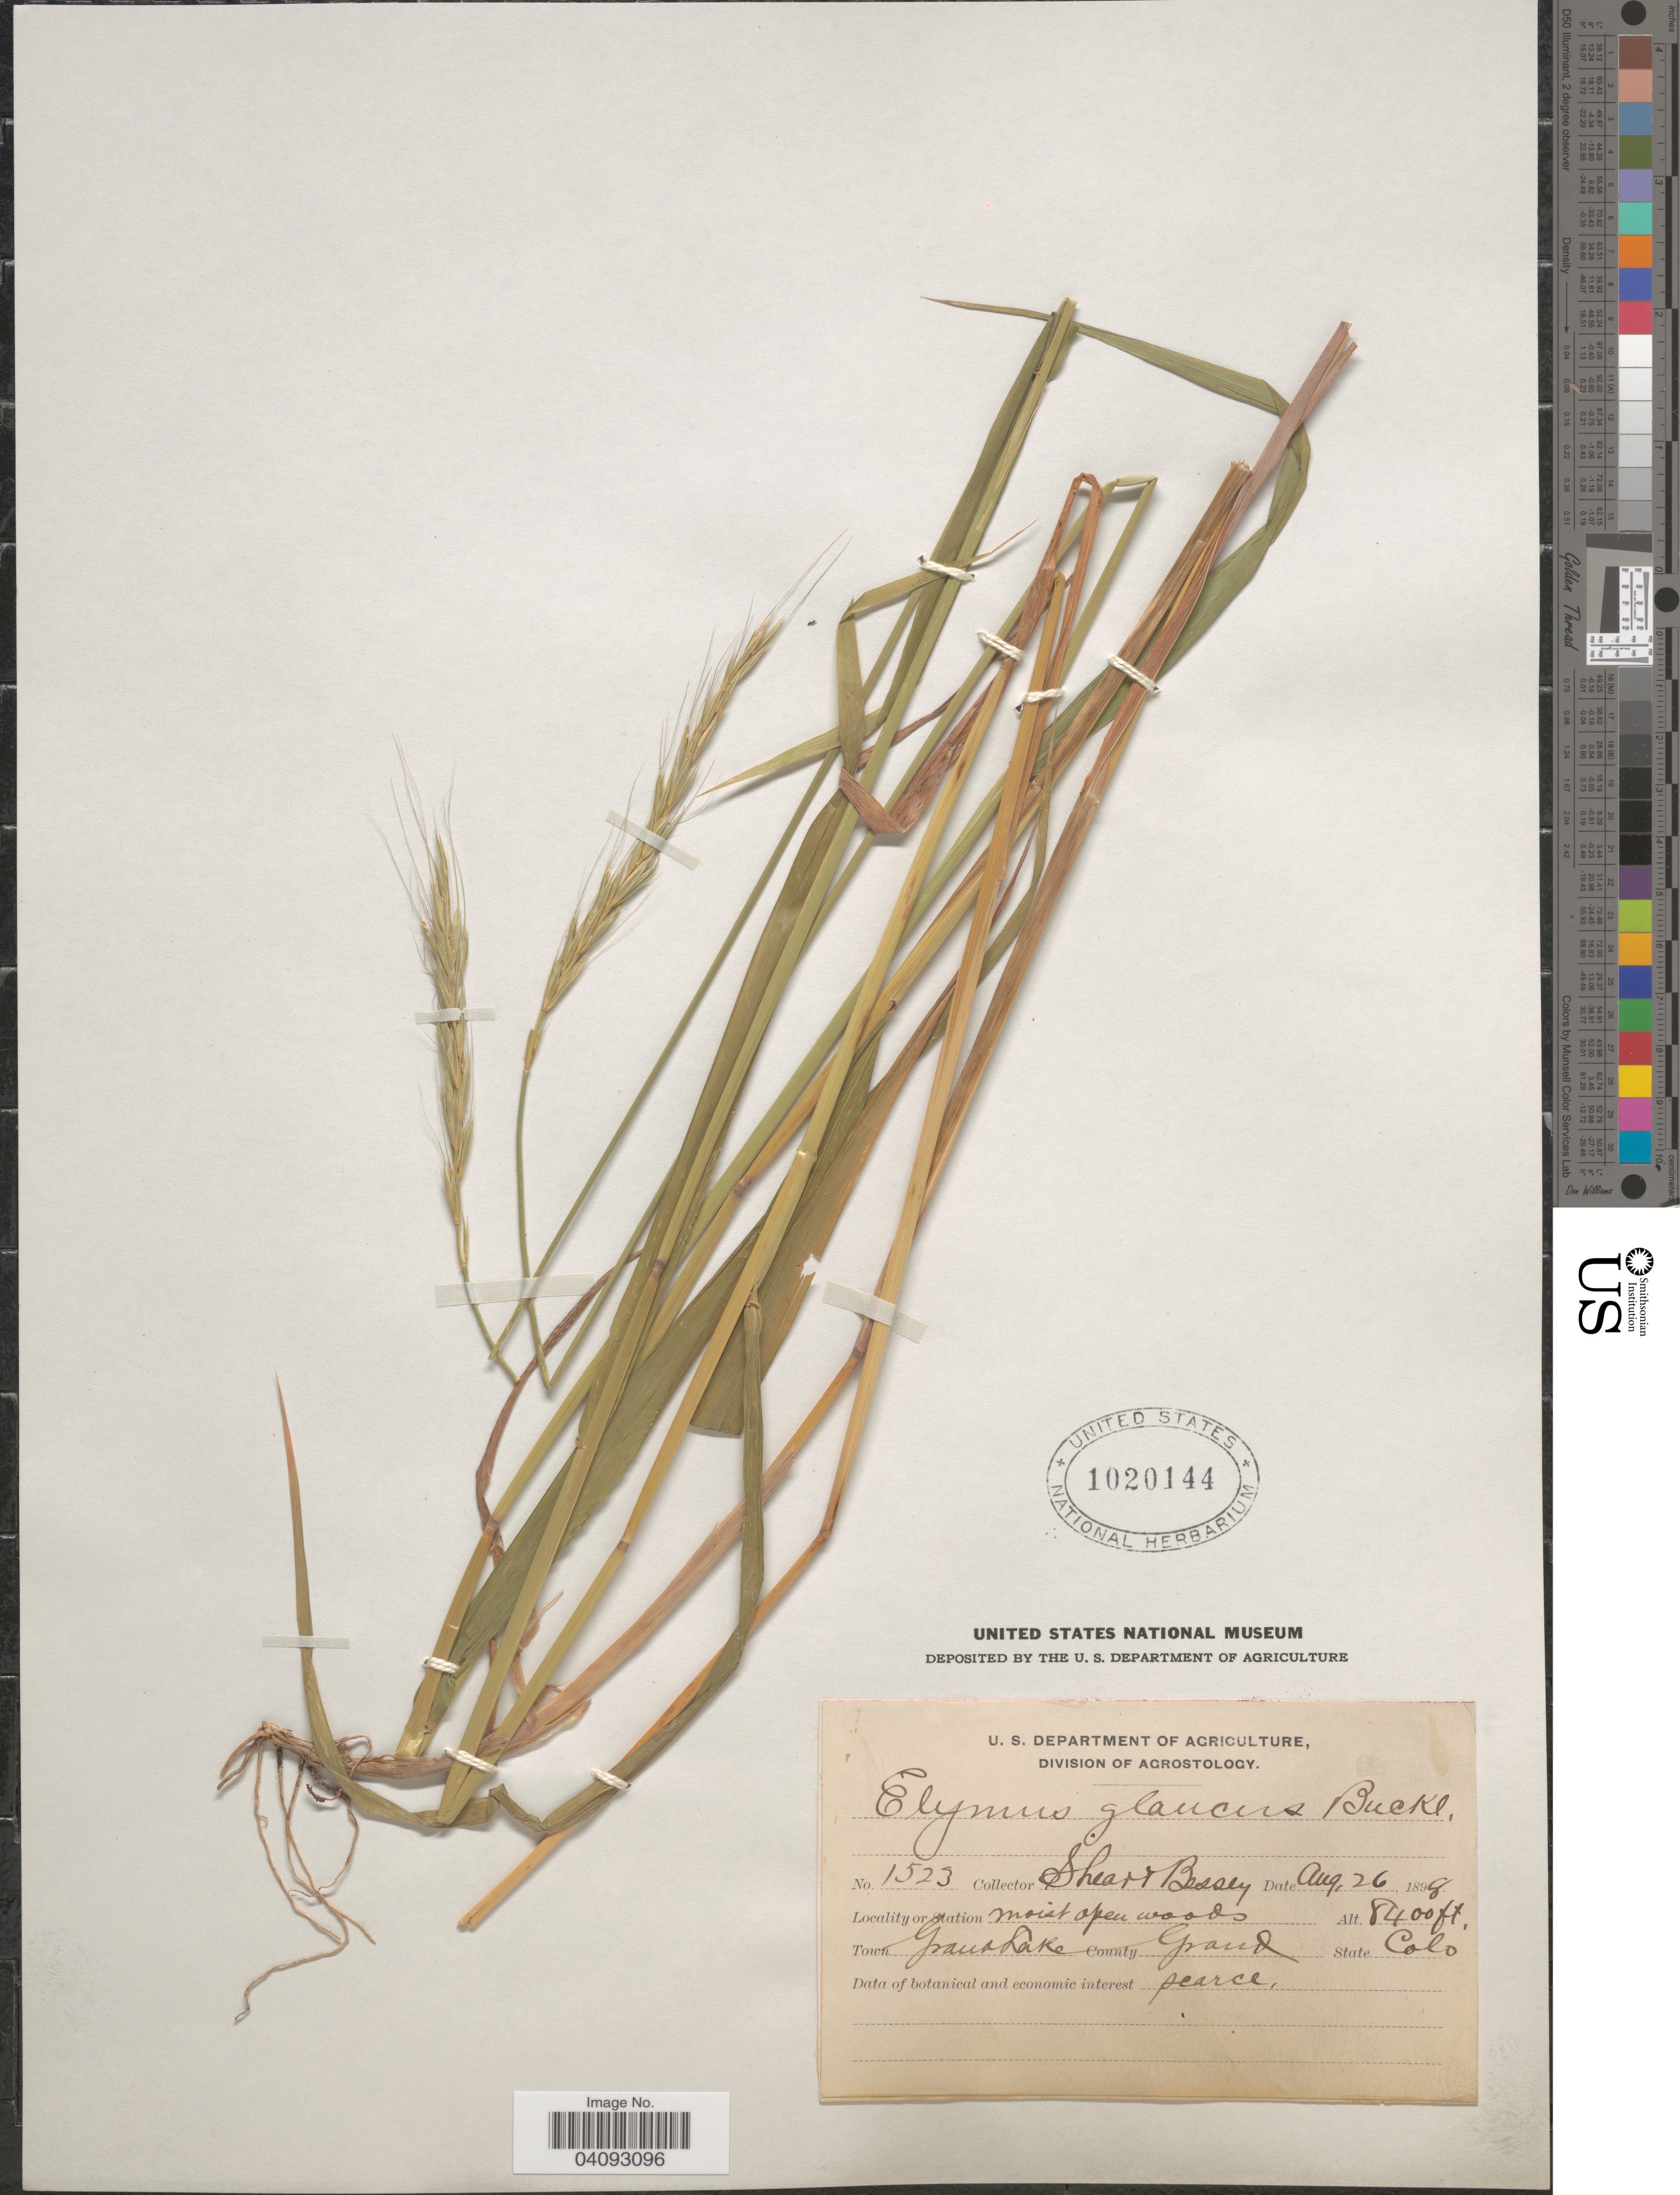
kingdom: Plantae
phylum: Tracheophyta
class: Liliopsida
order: Poales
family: Poaceae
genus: Elymus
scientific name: Elymus glaucus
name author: Buckley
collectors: -- Shear & -. Bessey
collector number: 1523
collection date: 1898-08-26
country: United States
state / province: Colorado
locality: Moist open woods. Town Grand Lake. County Grand.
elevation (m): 2560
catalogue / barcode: US 1020144